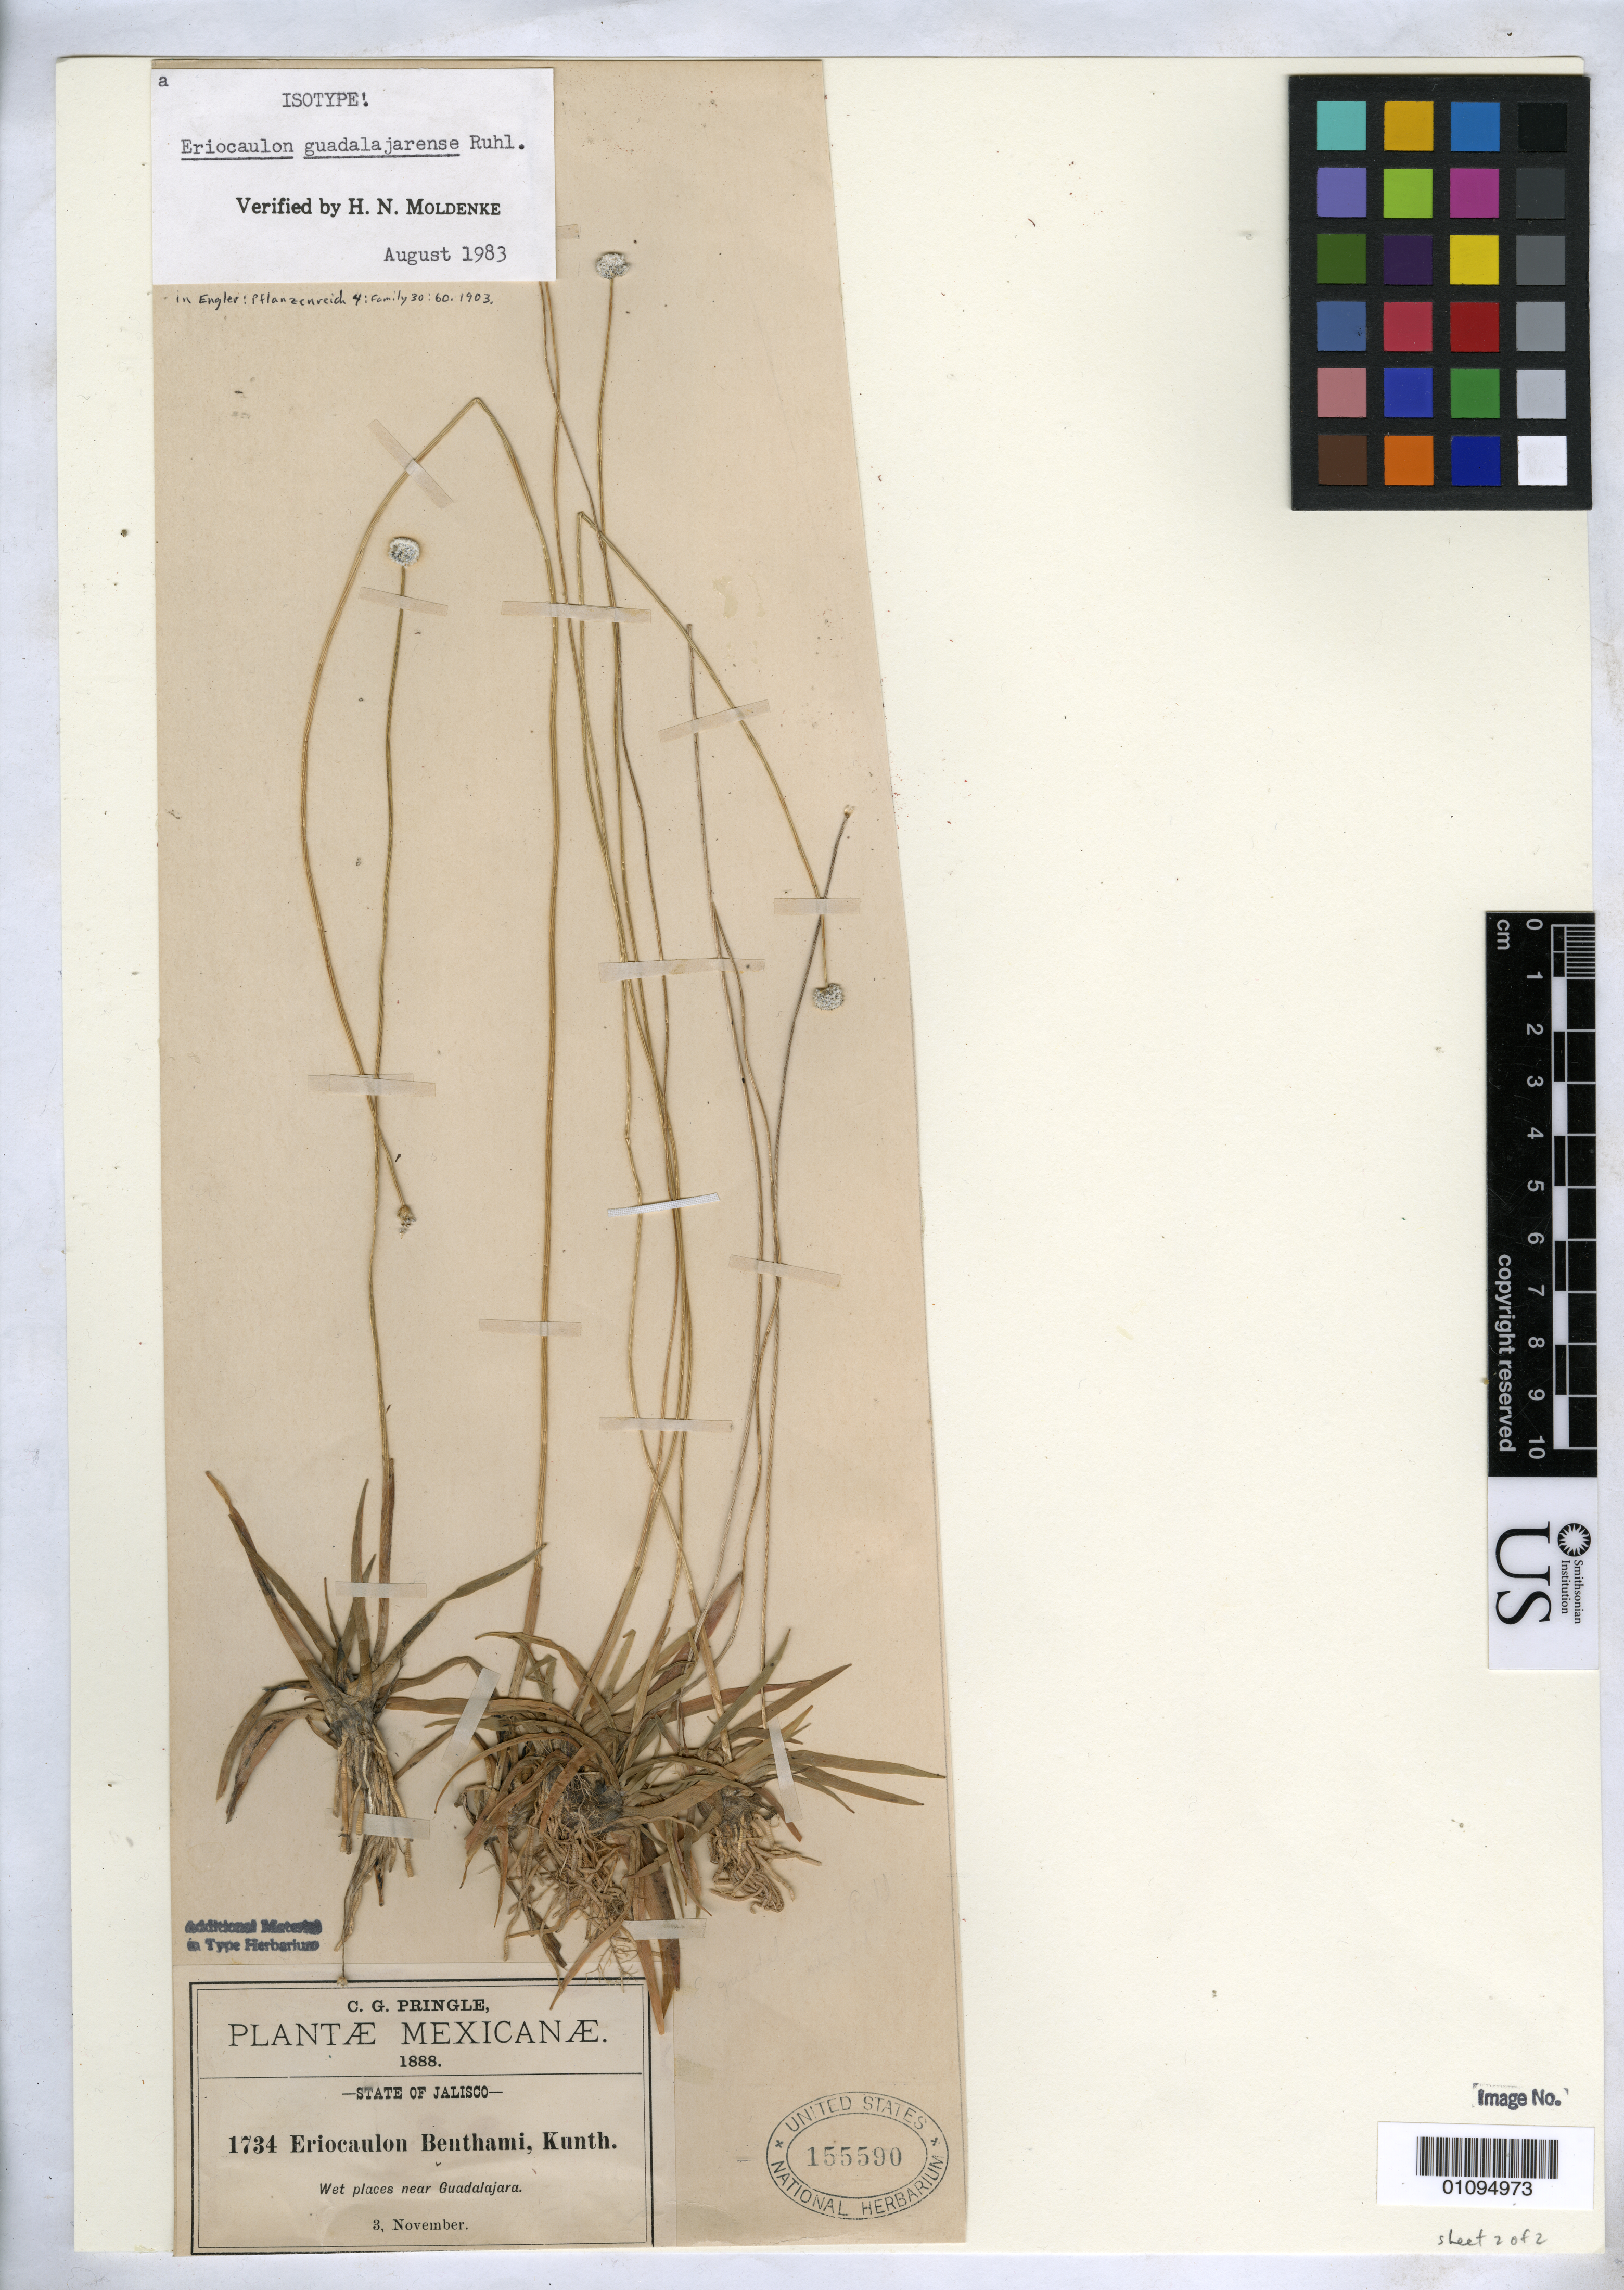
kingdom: Plantae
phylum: Tracheophyta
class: Liliopsida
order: Poales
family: Eriocaulaceae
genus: Eriocaulon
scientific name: Eriocaulon guadalajarense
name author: Ruhland in Engl.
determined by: Moldenke, H. N.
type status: Isotype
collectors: C. G. Pringle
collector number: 1734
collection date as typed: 03 Nov 1888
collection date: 1888-11-03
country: Mexico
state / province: Jalisco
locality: Guadalajara.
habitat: Wet places.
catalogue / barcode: US 155590